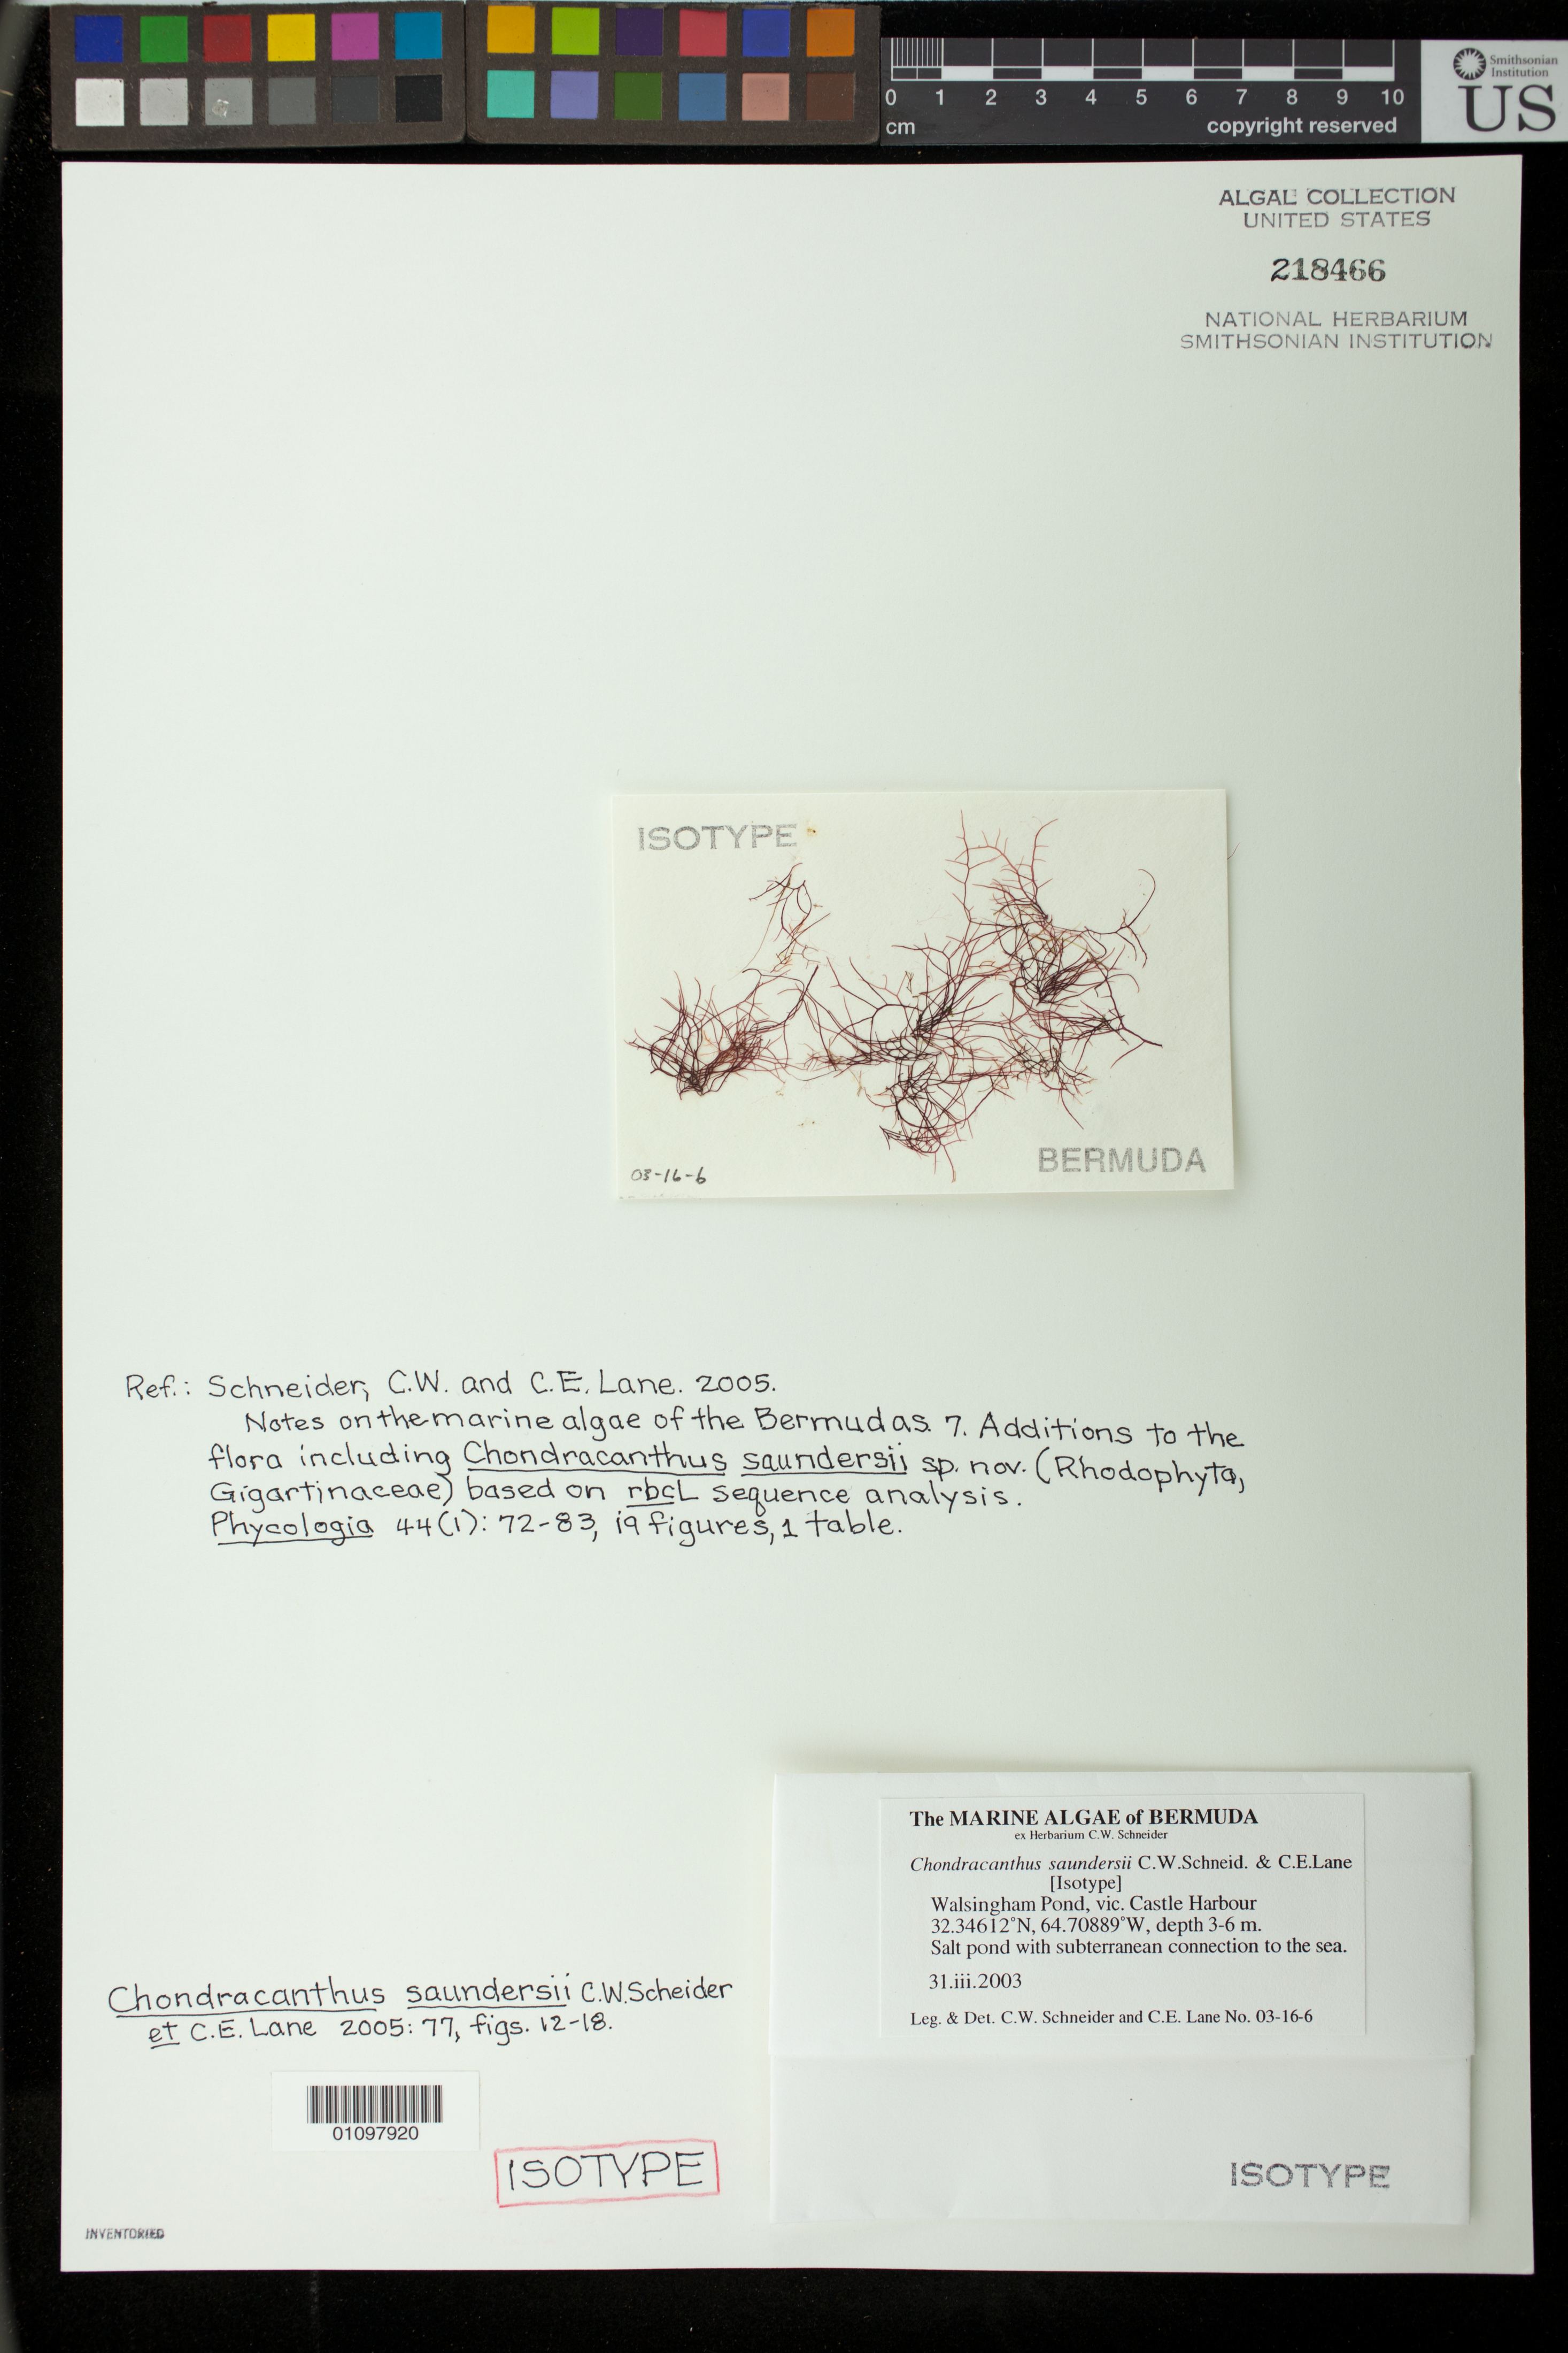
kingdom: Plantae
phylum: Rhodophyta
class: Florideophyceae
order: Gigartinales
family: Gigartinaceae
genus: Chondracanthus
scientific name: Chondracanthus saundersii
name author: C.W. Schneid. & C.E. Lane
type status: Isotype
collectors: C. W. Schneider & C. E. Lane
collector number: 03-16-6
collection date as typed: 31 Mar 2003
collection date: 2003-03-31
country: Bermuda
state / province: Hamilton Parish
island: Bermuda Island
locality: Walsingham Pond, Castle Harbour area.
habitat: Salt pond with subterranean connection to the sea. Depth 3-6 m.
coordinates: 32.34612 N, 64.70889 W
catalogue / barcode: US 218466